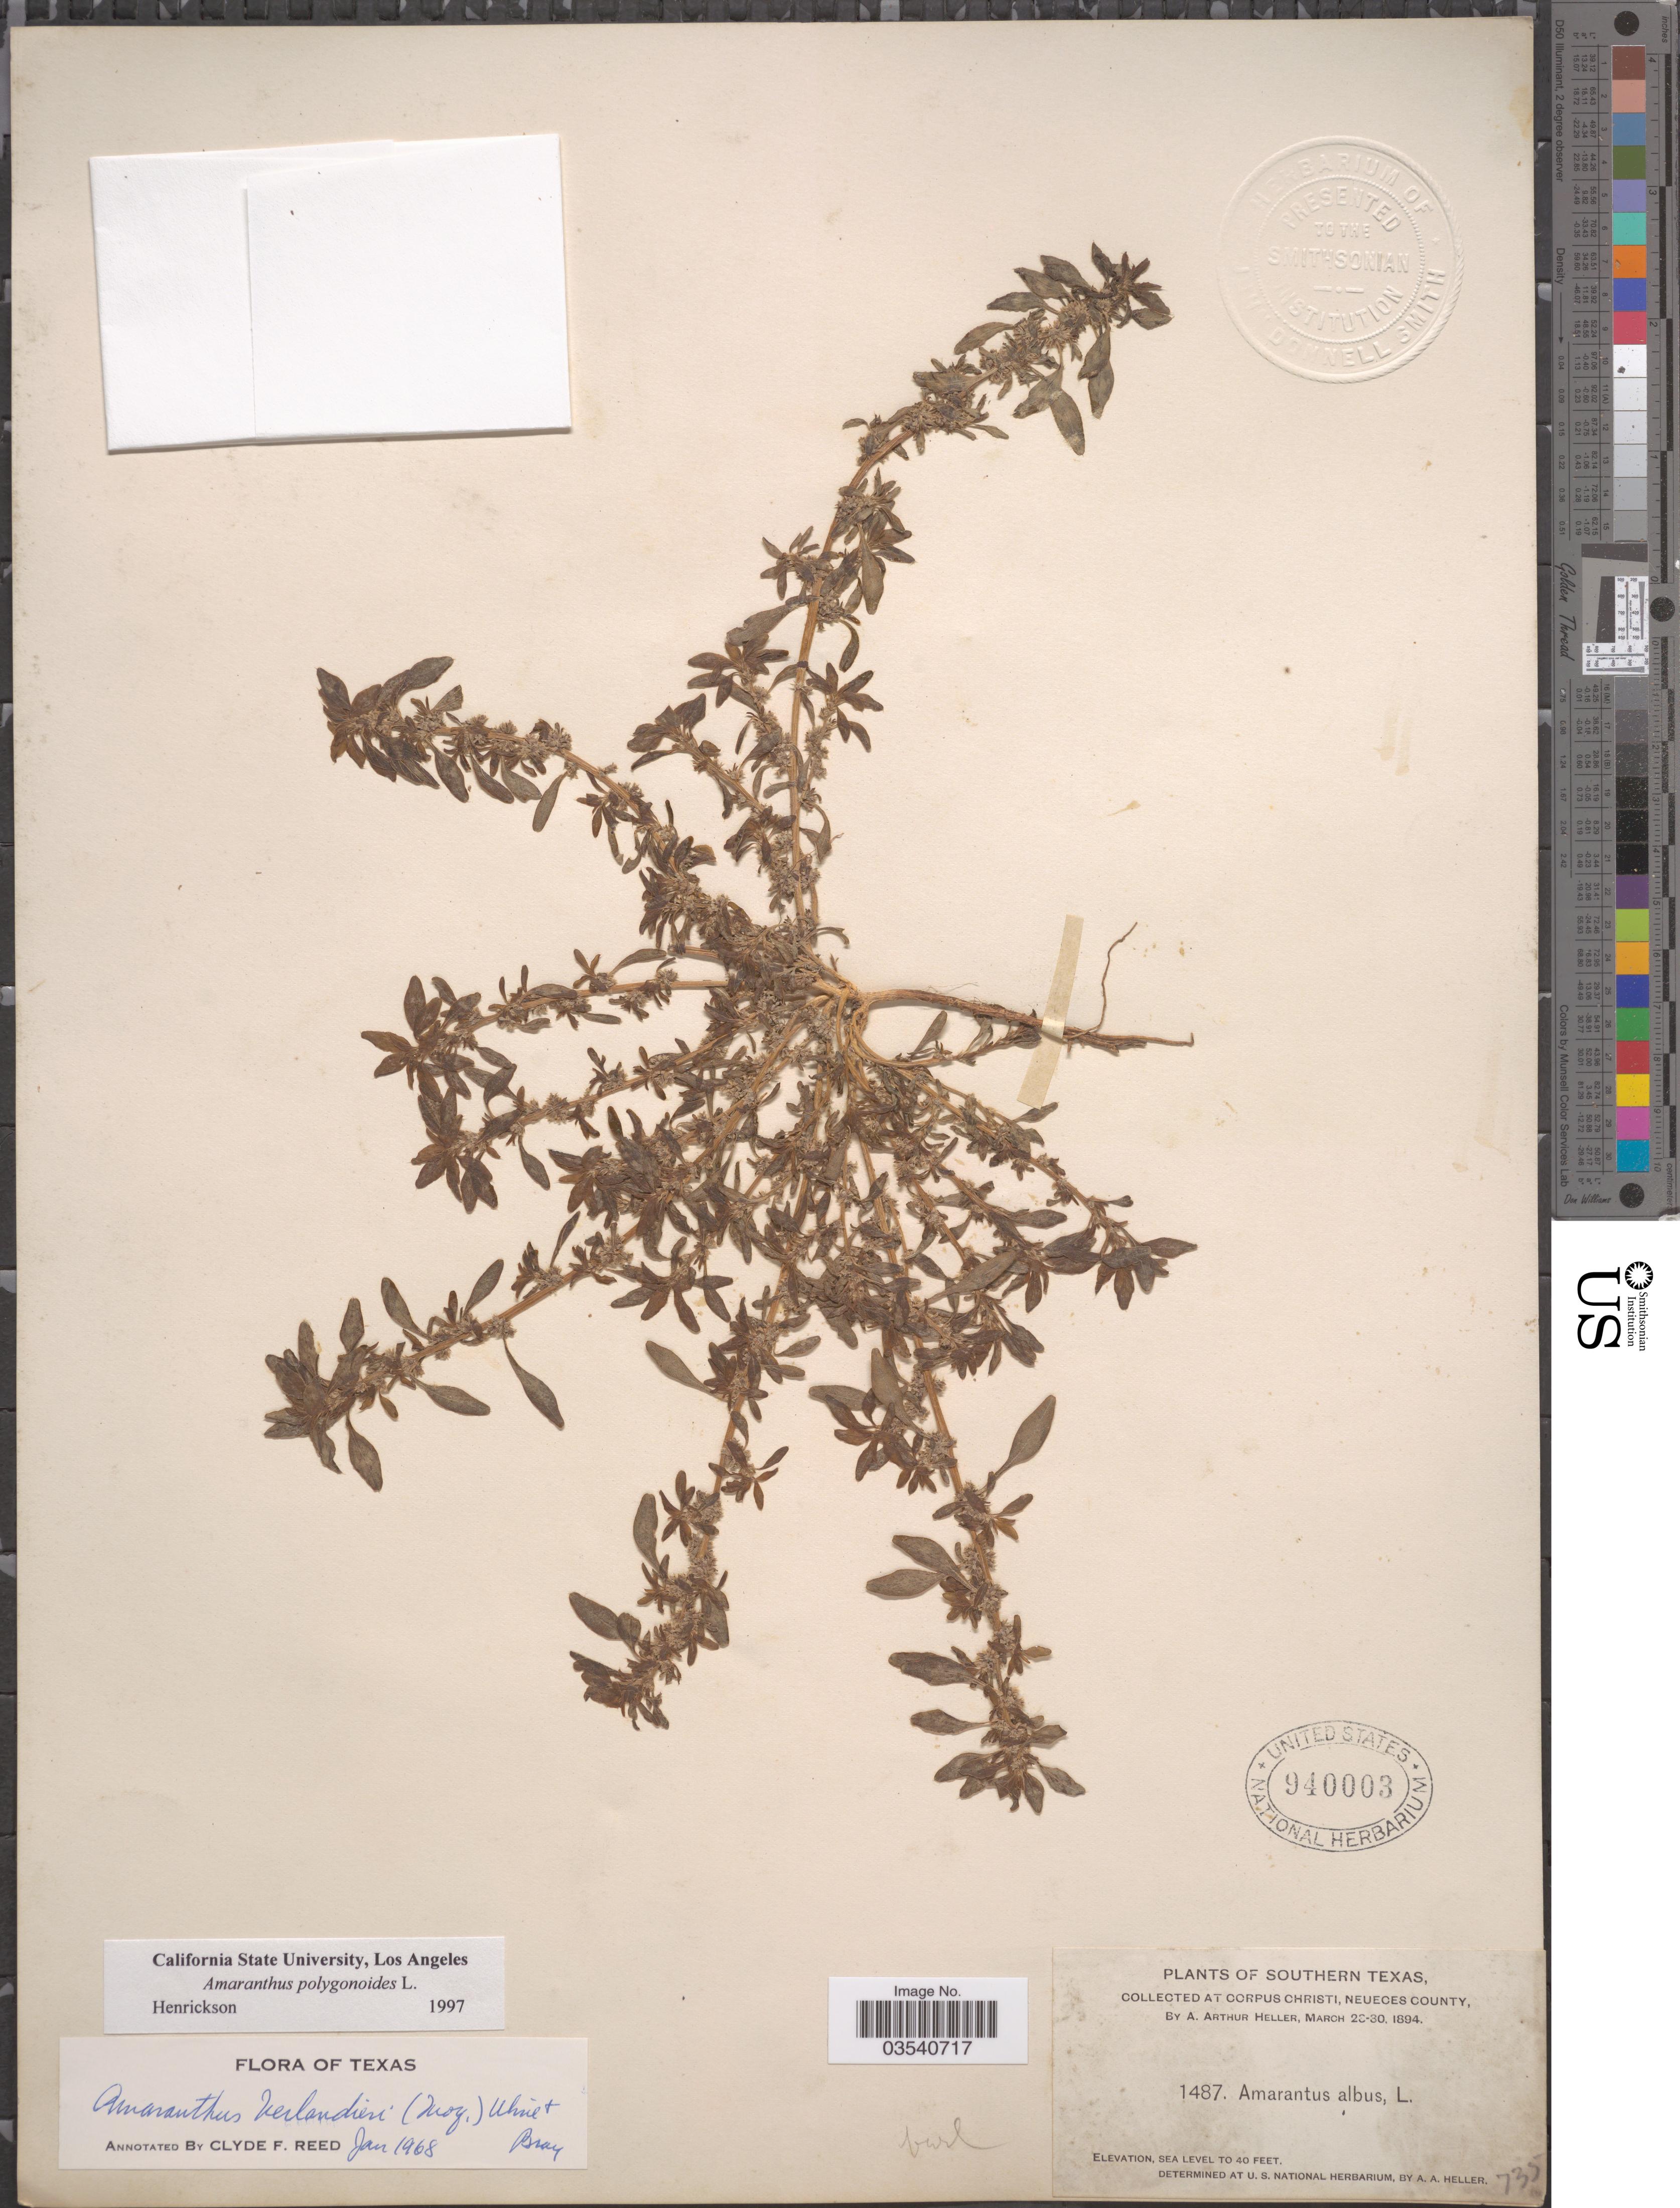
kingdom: Plantae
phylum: Tracheophyta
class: Magnoliopsida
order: Caryophyllales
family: Amaranthaceae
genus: Amaranthus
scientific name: Amaranthus polygonoides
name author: L.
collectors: A. A. Heller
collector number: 1487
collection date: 1894-03-23/1894-03-30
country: United States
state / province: Texas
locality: Southern Texas. At Corpus Christi, Neueces County.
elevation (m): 0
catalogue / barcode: US 940003